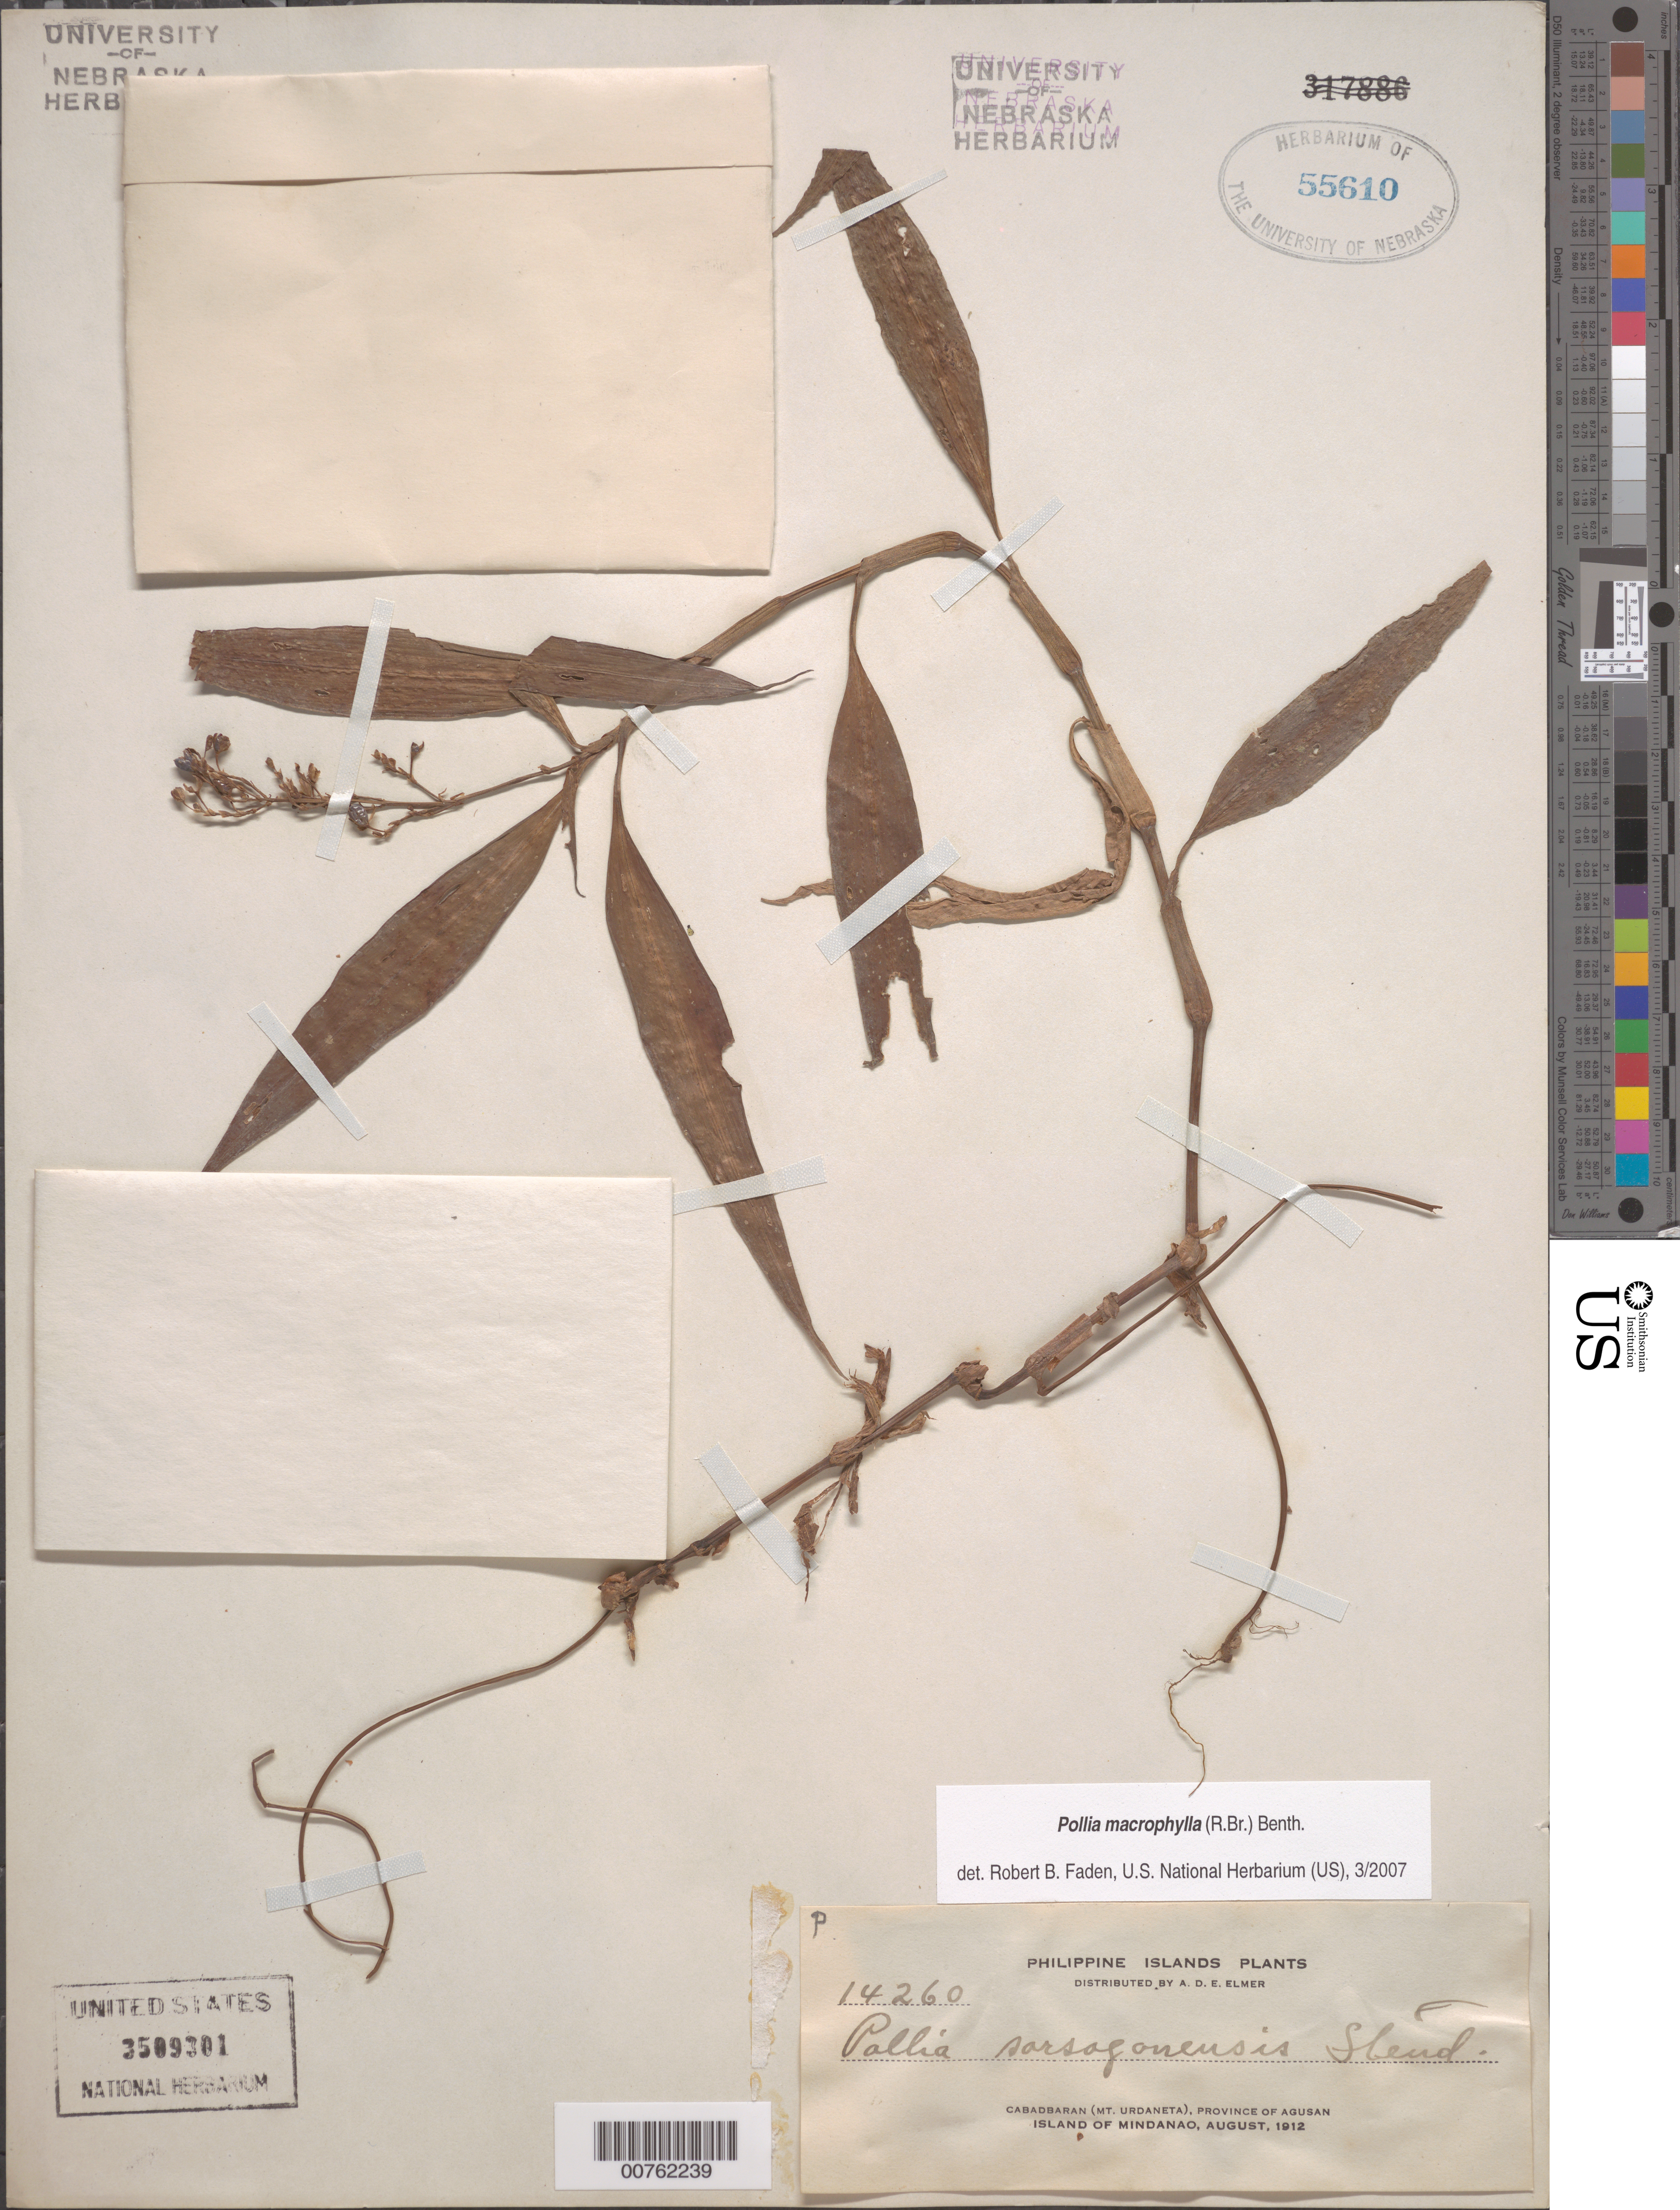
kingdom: Plantae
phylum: Tracheophyta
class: Liliopsida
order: Commelinales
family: Commelinaceae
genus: Pollia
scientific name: Pollia macrophylla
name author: (R. Br.) Benth.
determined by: Faden, Robert B., (US), Smithsonian Institution - National Museum of Natural History (UNITED STATES)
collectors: S. Lect.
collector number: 14260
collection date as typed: Aug 1912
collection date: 1912-08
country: Philippines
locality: Mindanao I.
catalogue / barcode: US 3509301